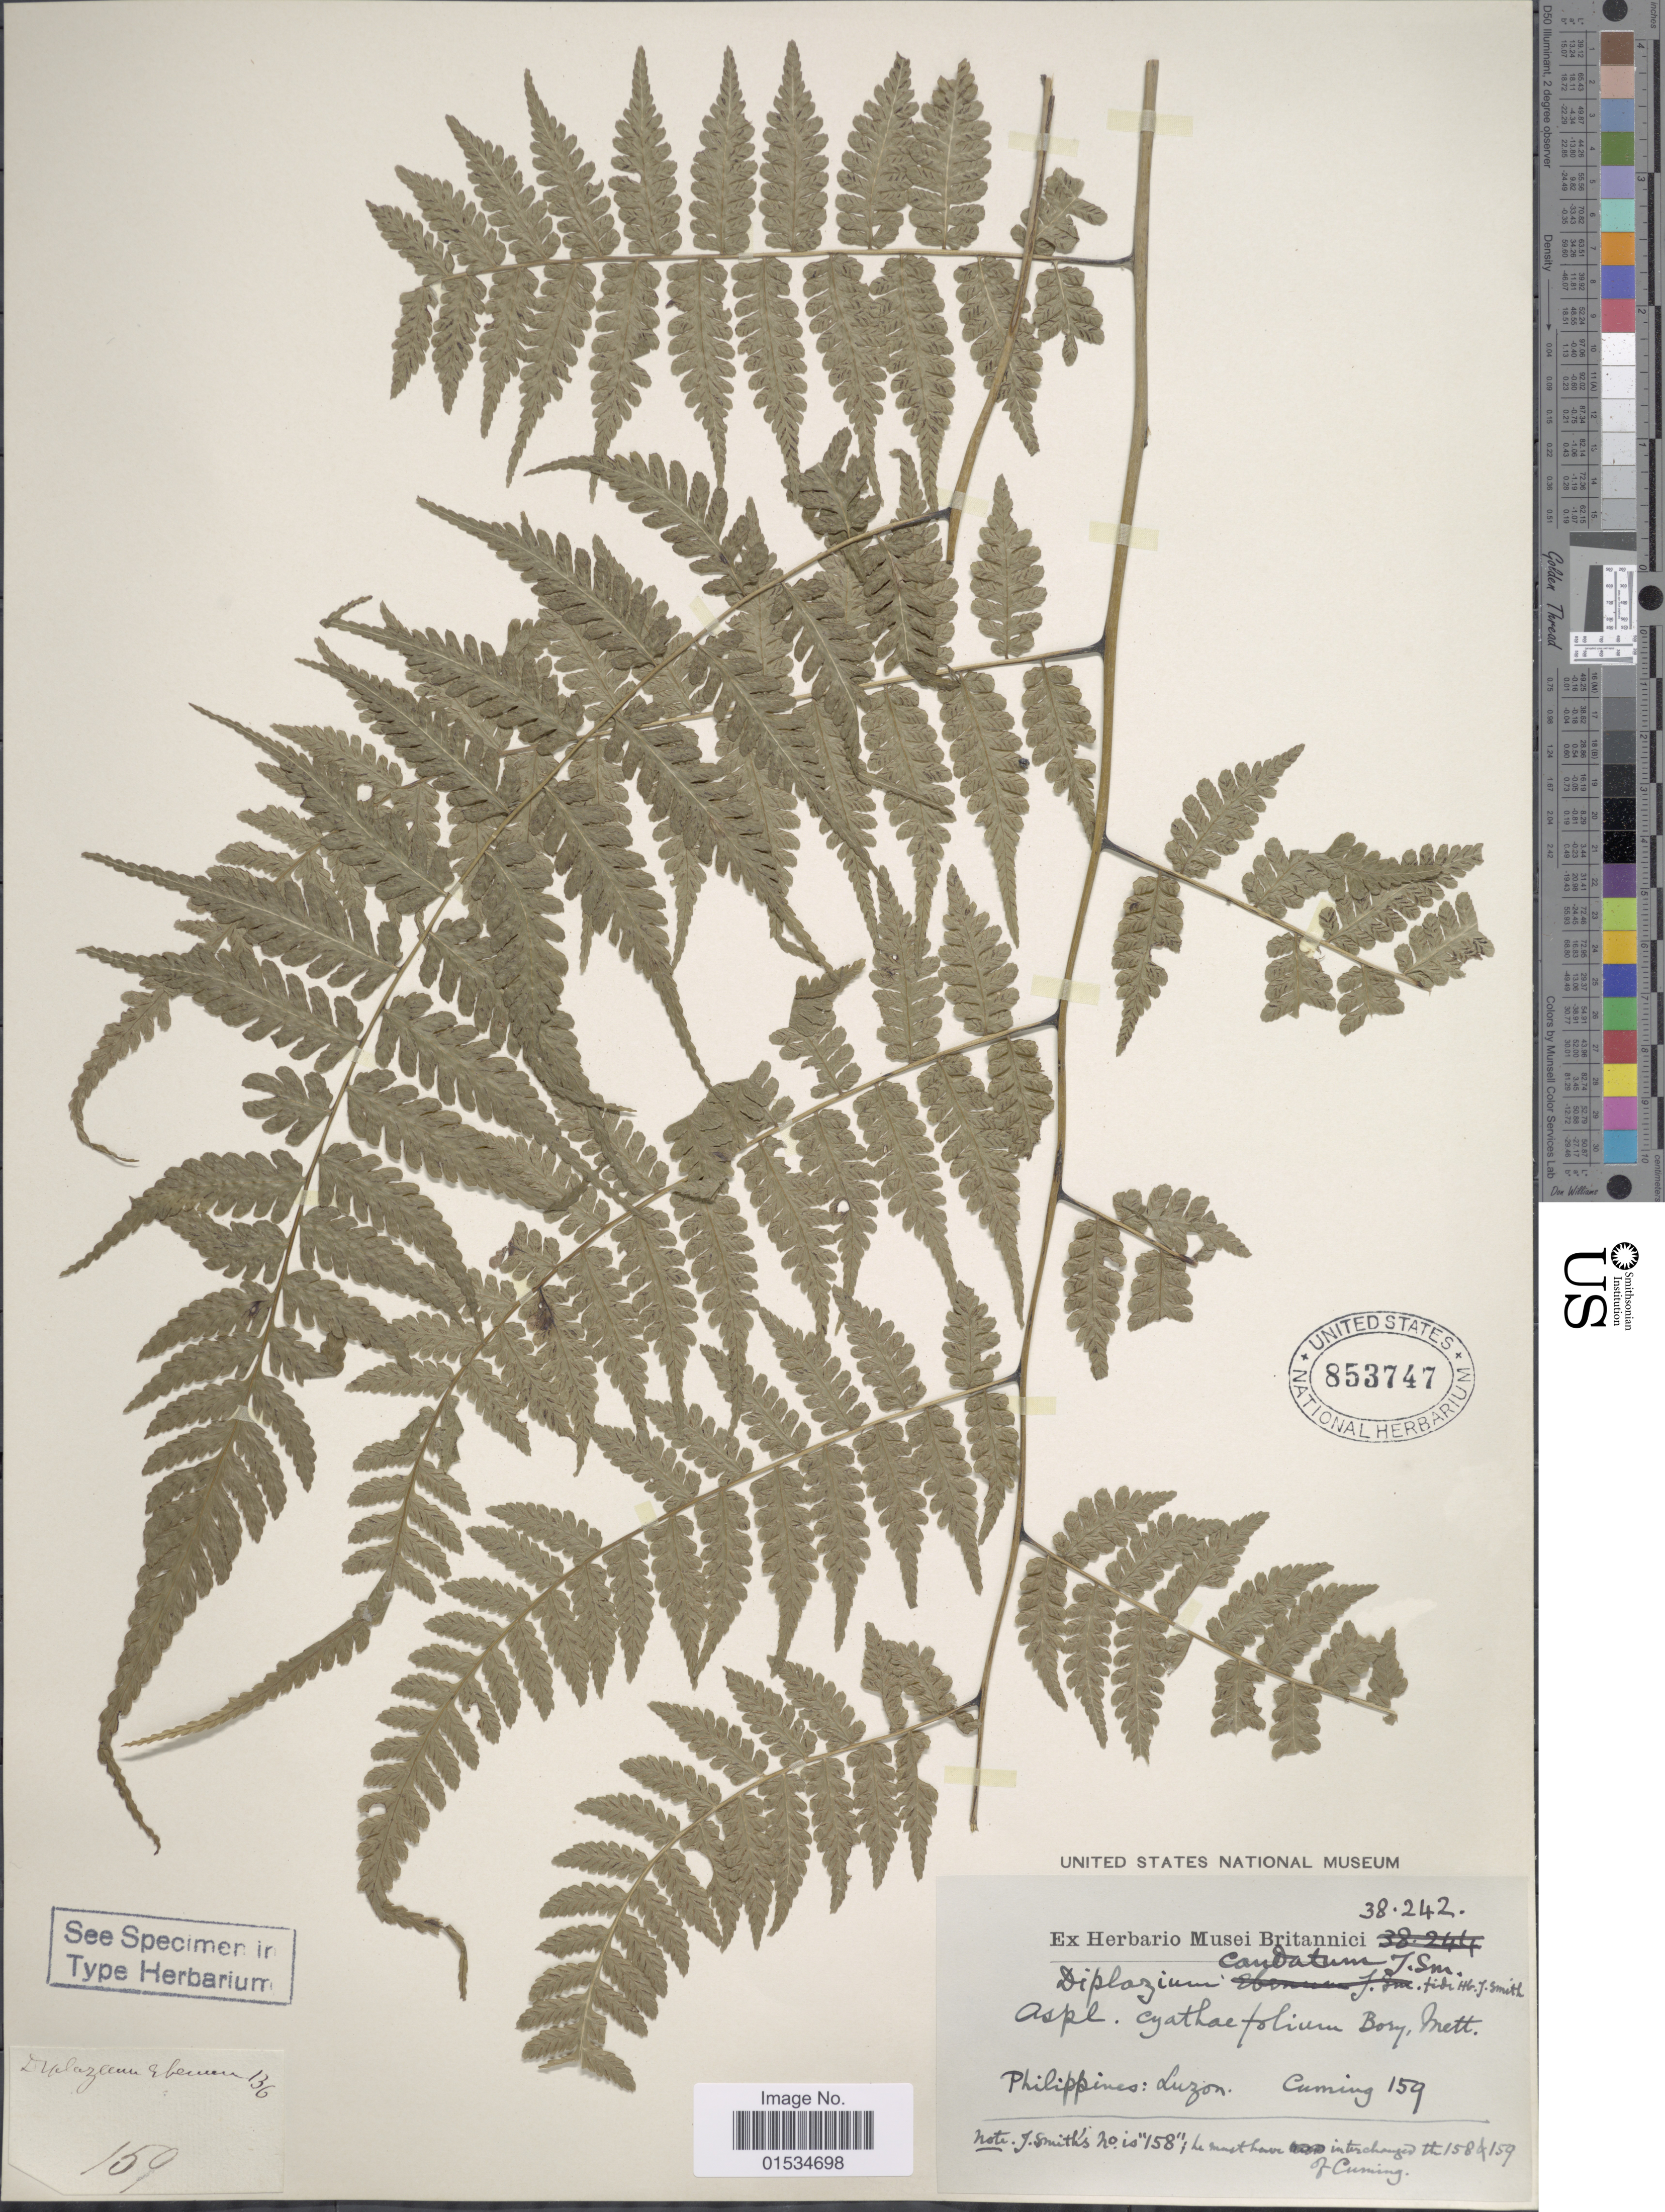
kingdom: Plantae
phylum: Tracheophyta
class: Polypodiopsida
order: Polypodiales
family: Athyriaceae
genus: Diplazium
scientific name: Diplazium caudatum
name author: J. Sm. ex C. Chr.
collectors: -. Cuming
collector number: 159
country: Philippines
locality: Luzon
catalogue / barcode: US 853747